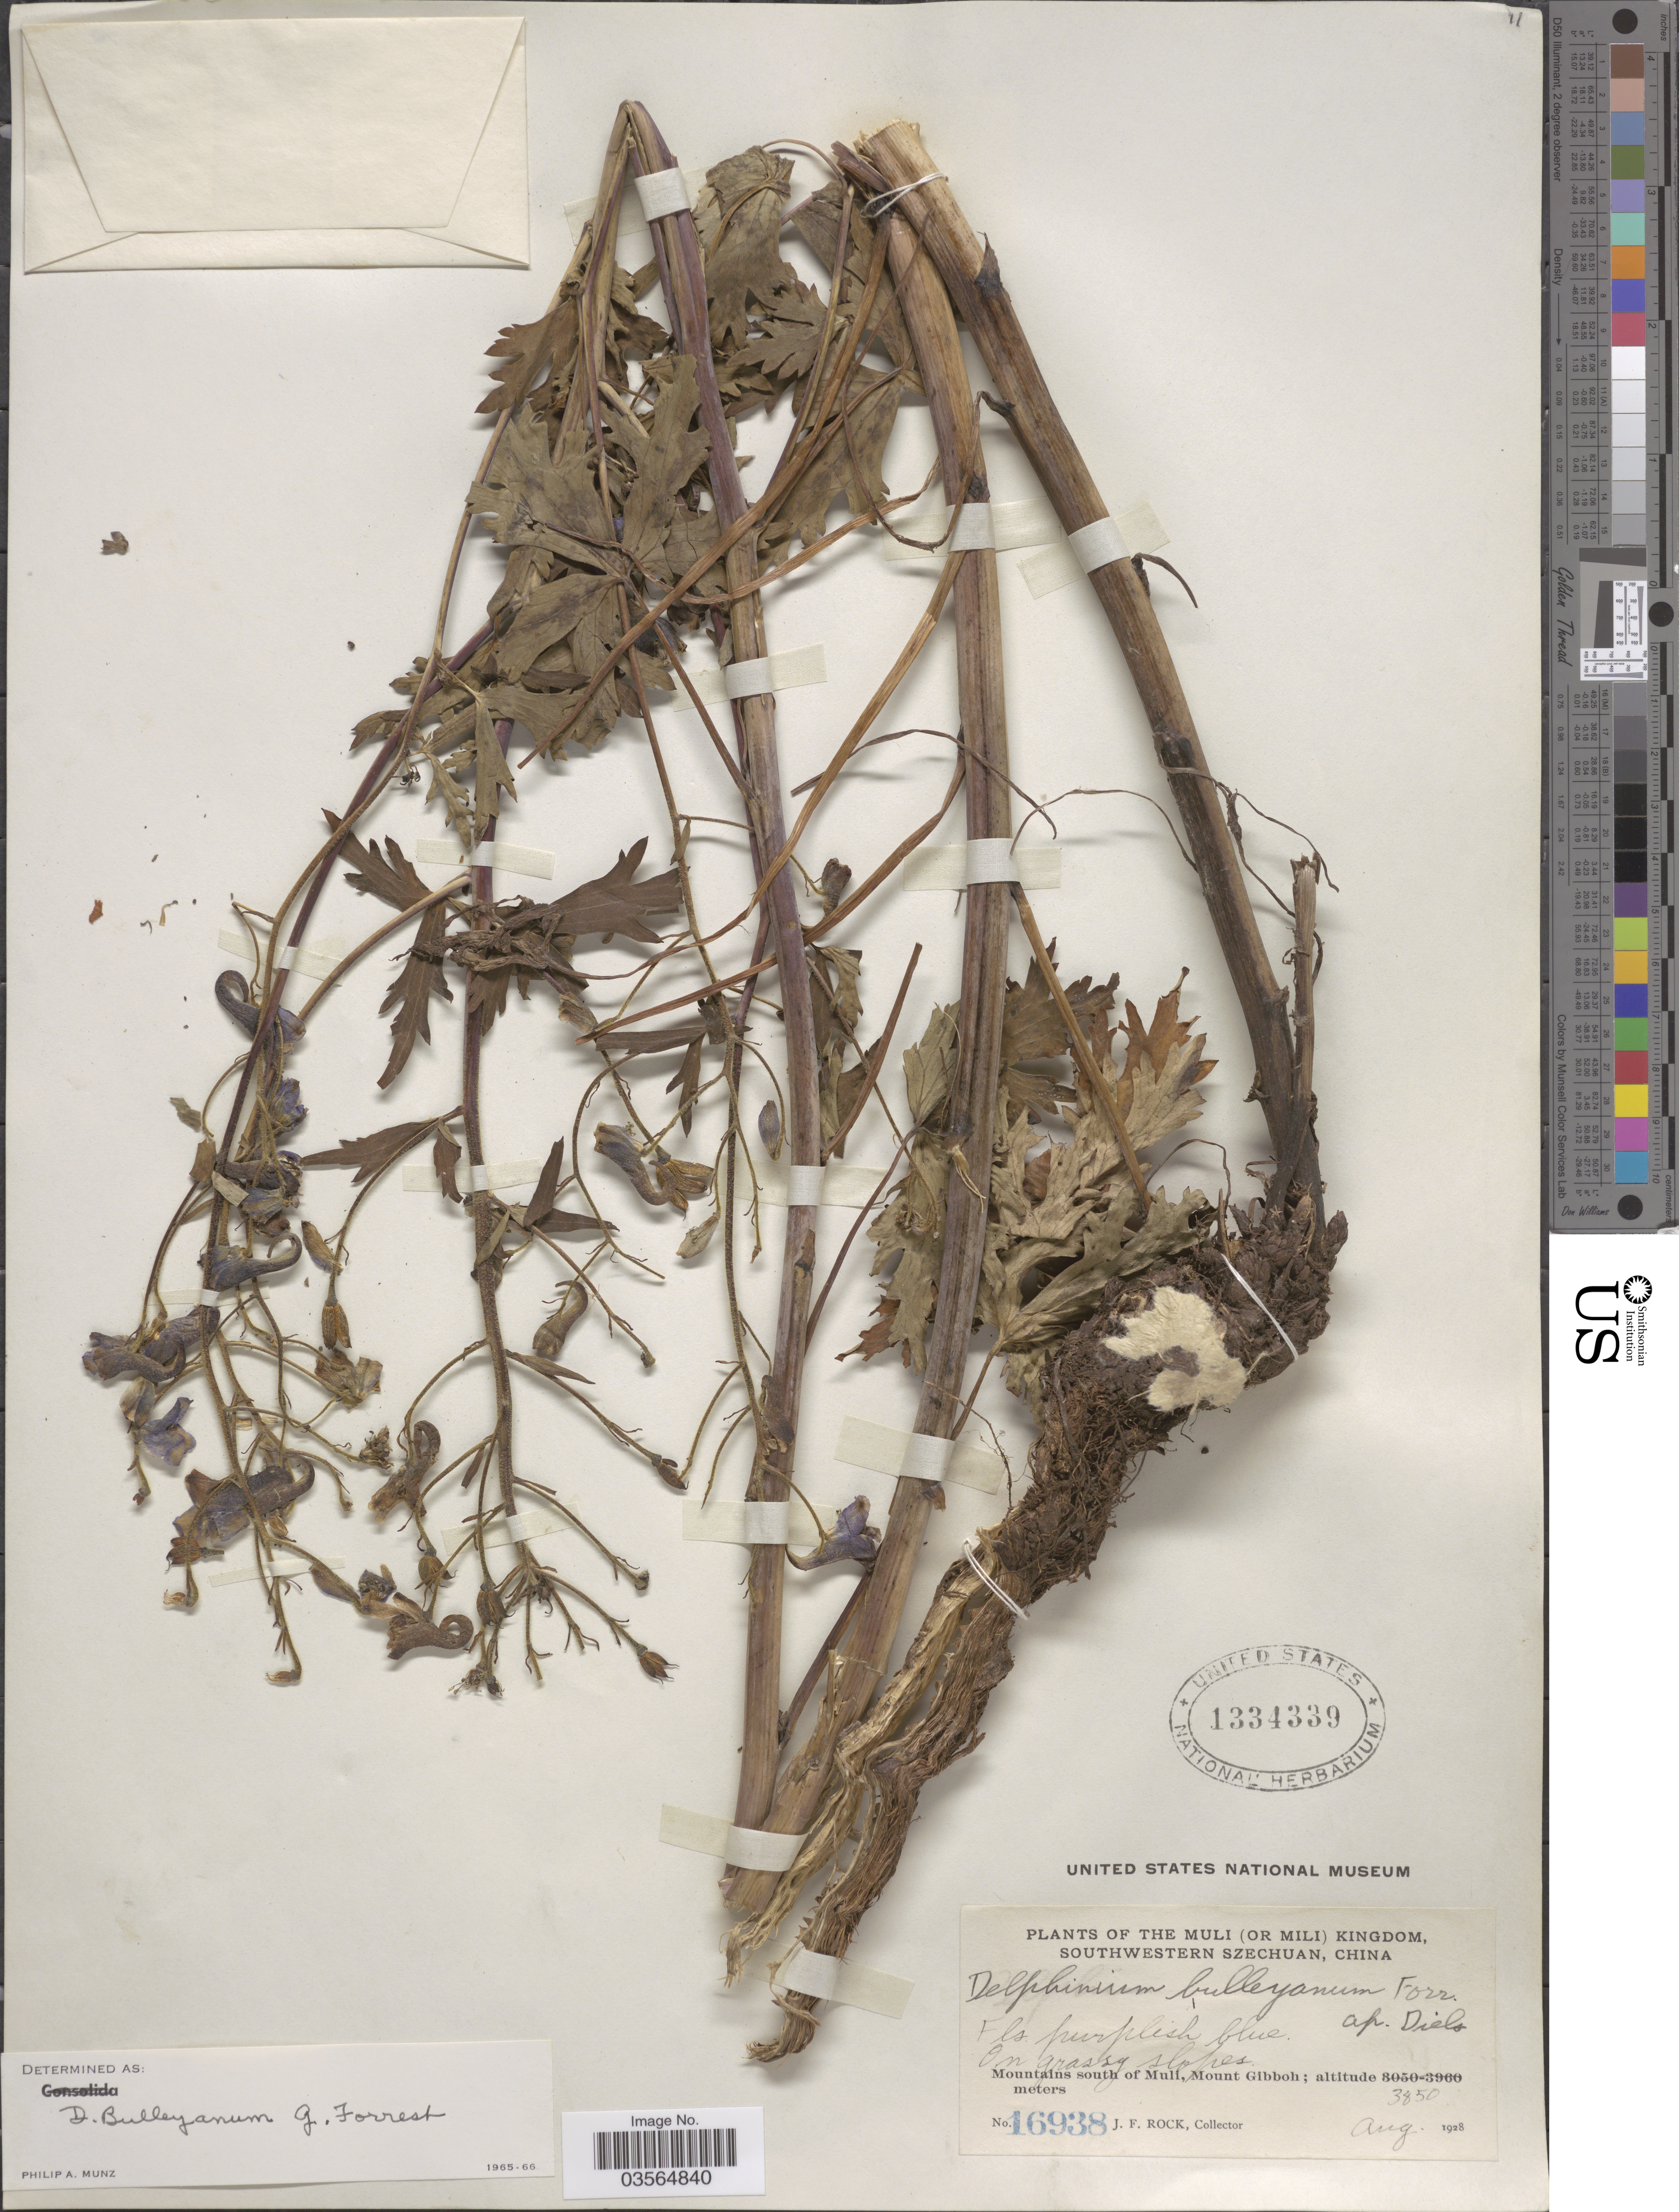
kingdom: Plantae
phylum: Tracheophyta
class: Magnoliopsida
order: Ranunculales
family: Ranunculaceae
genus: Delphinium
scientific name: Delphinium bulleyanum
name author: Forrest ex Diels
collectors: J. Rock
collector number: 16938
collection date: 1928-08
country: China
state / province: Sichuan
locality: The Muli (or Mili) Kingdom, Southwestern Szechuan. On grassy slopes. Mountains south of Muli, Mount Gibboh.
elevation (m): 3850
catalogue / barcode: US 1334339